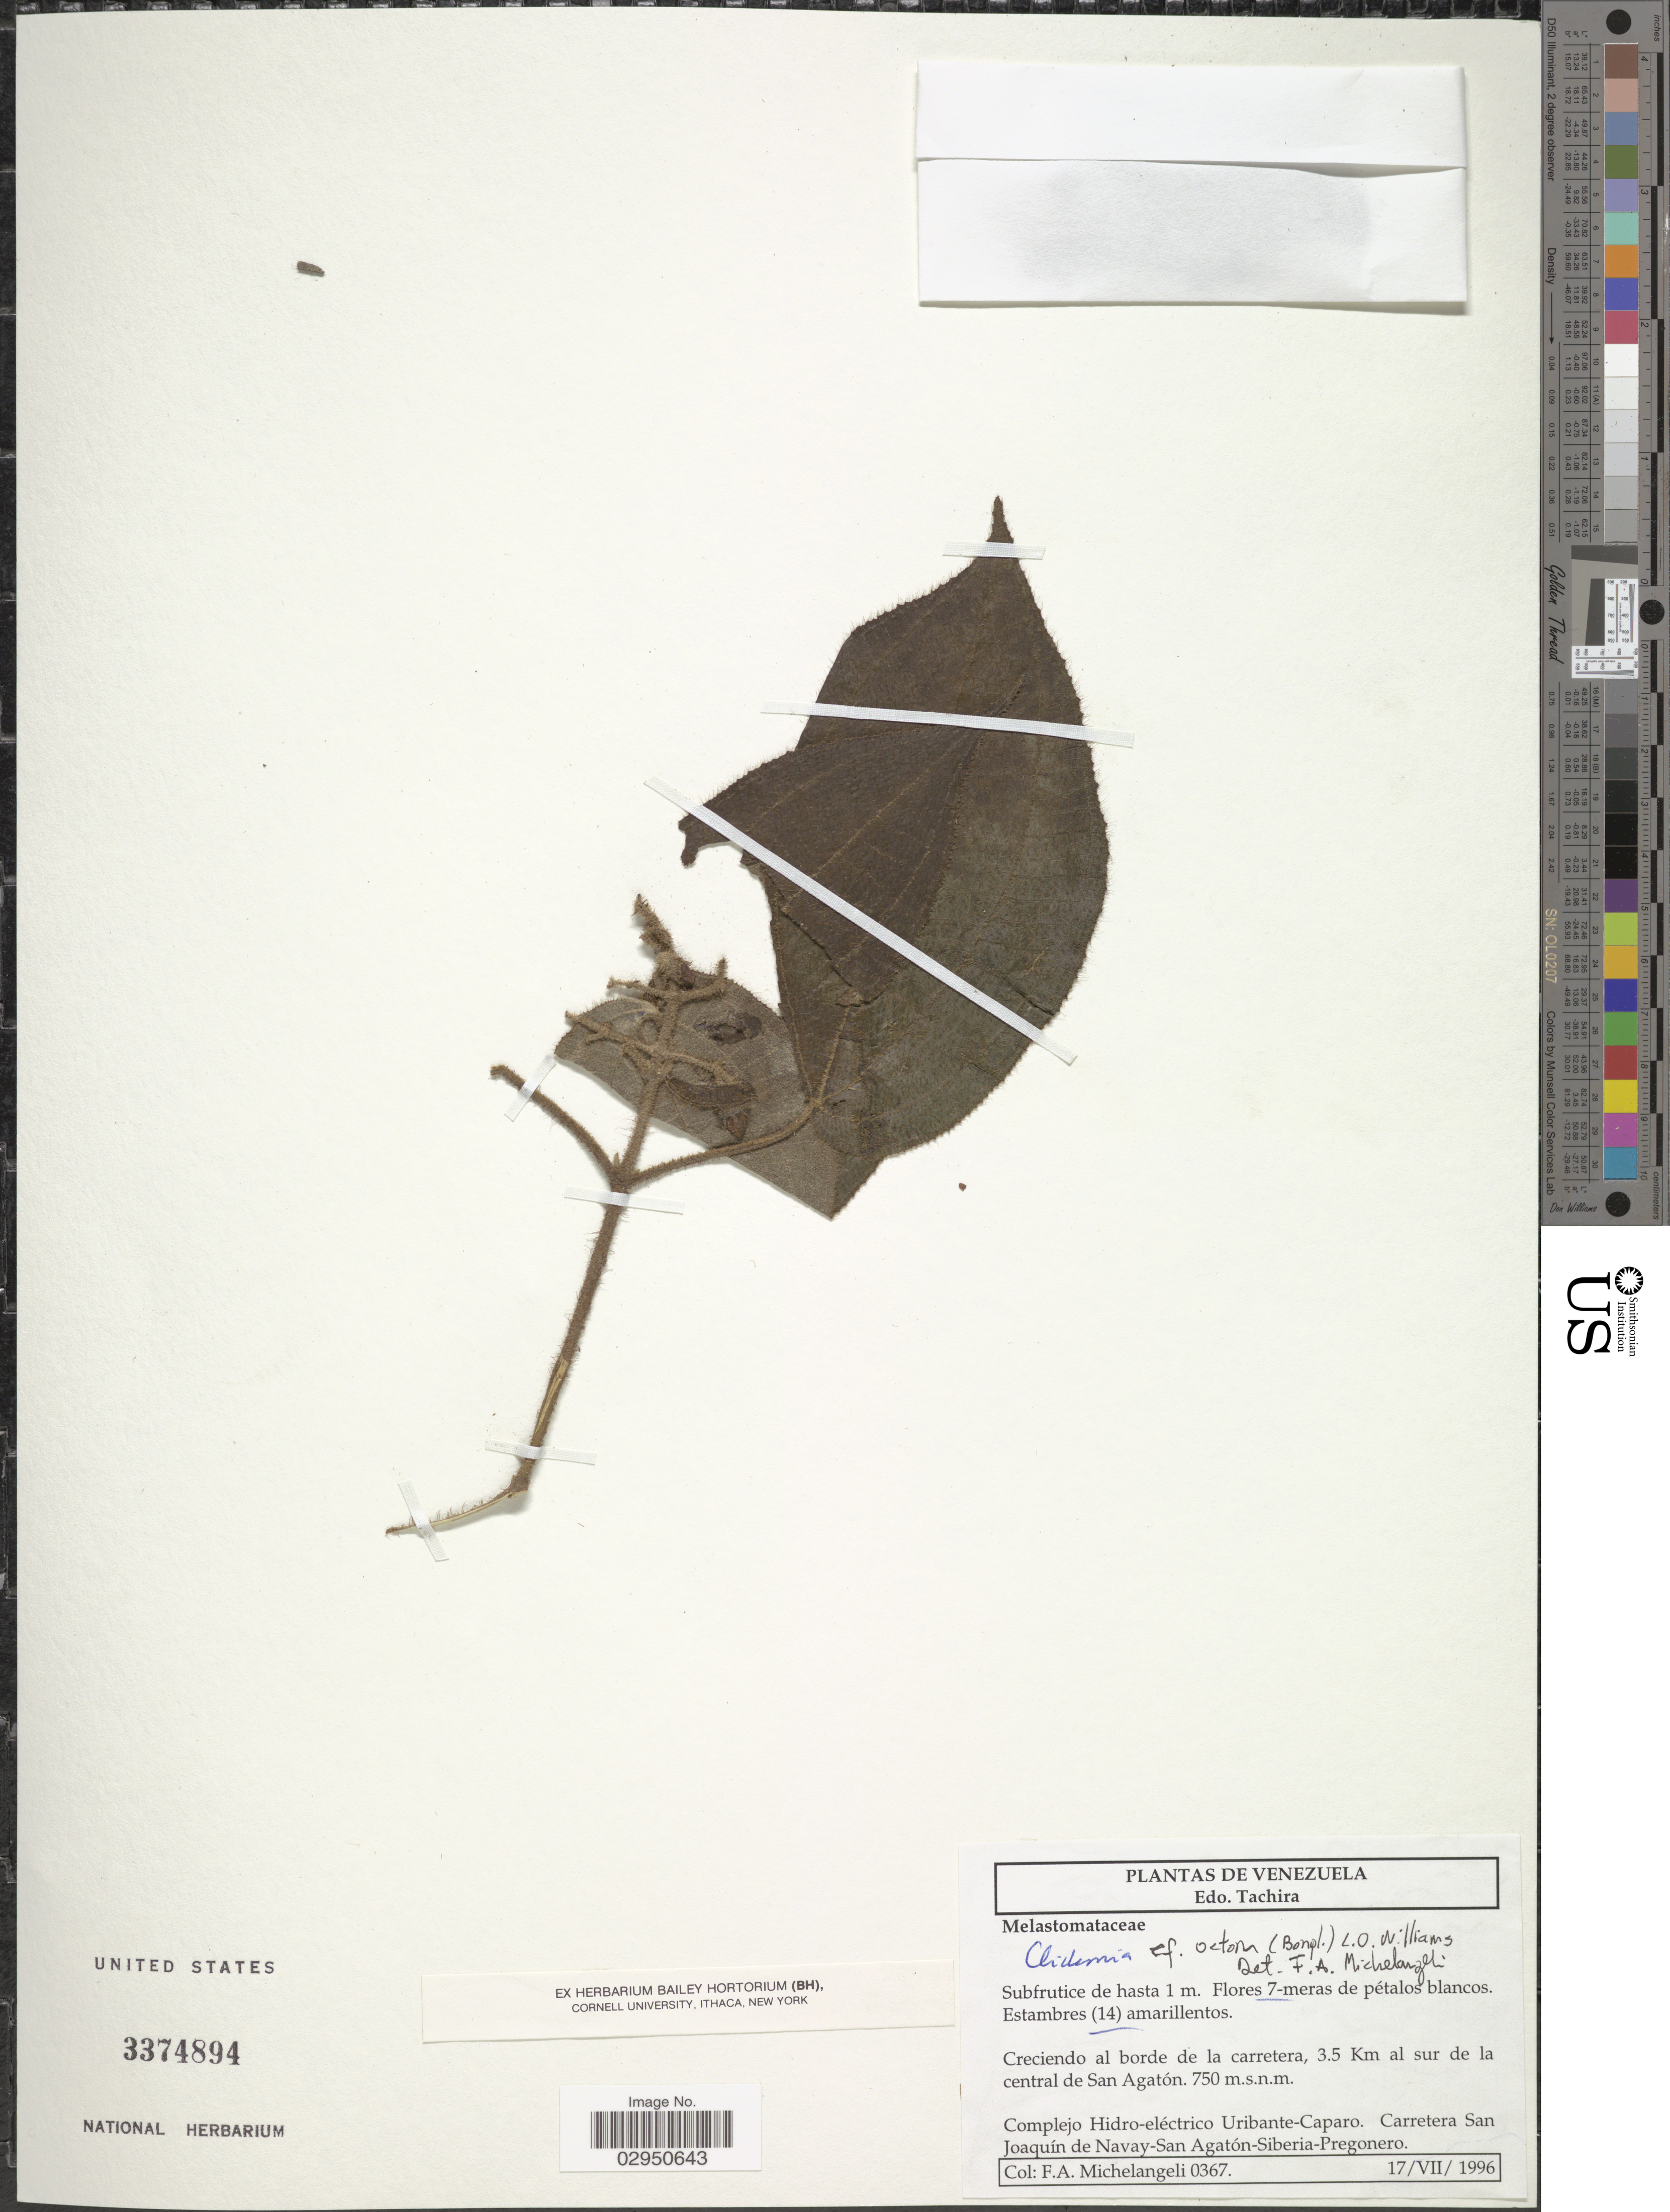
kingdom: Plantae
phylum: Tracheophyta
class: Magnoliopsida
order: Myrtales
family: Melastomataceae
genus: Clidemia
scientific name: Clidemia octona subsp. octona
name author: (Bonpl.) L.O. Williams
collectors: F. A. Michelangeli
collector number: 0367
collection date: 1996-07-17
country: Venezuela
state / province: Tachira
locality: Creciendo al borde de la carretera, 3.5 Km al sur de la central de San Agatón.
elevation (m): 750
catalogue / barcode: US 3374894